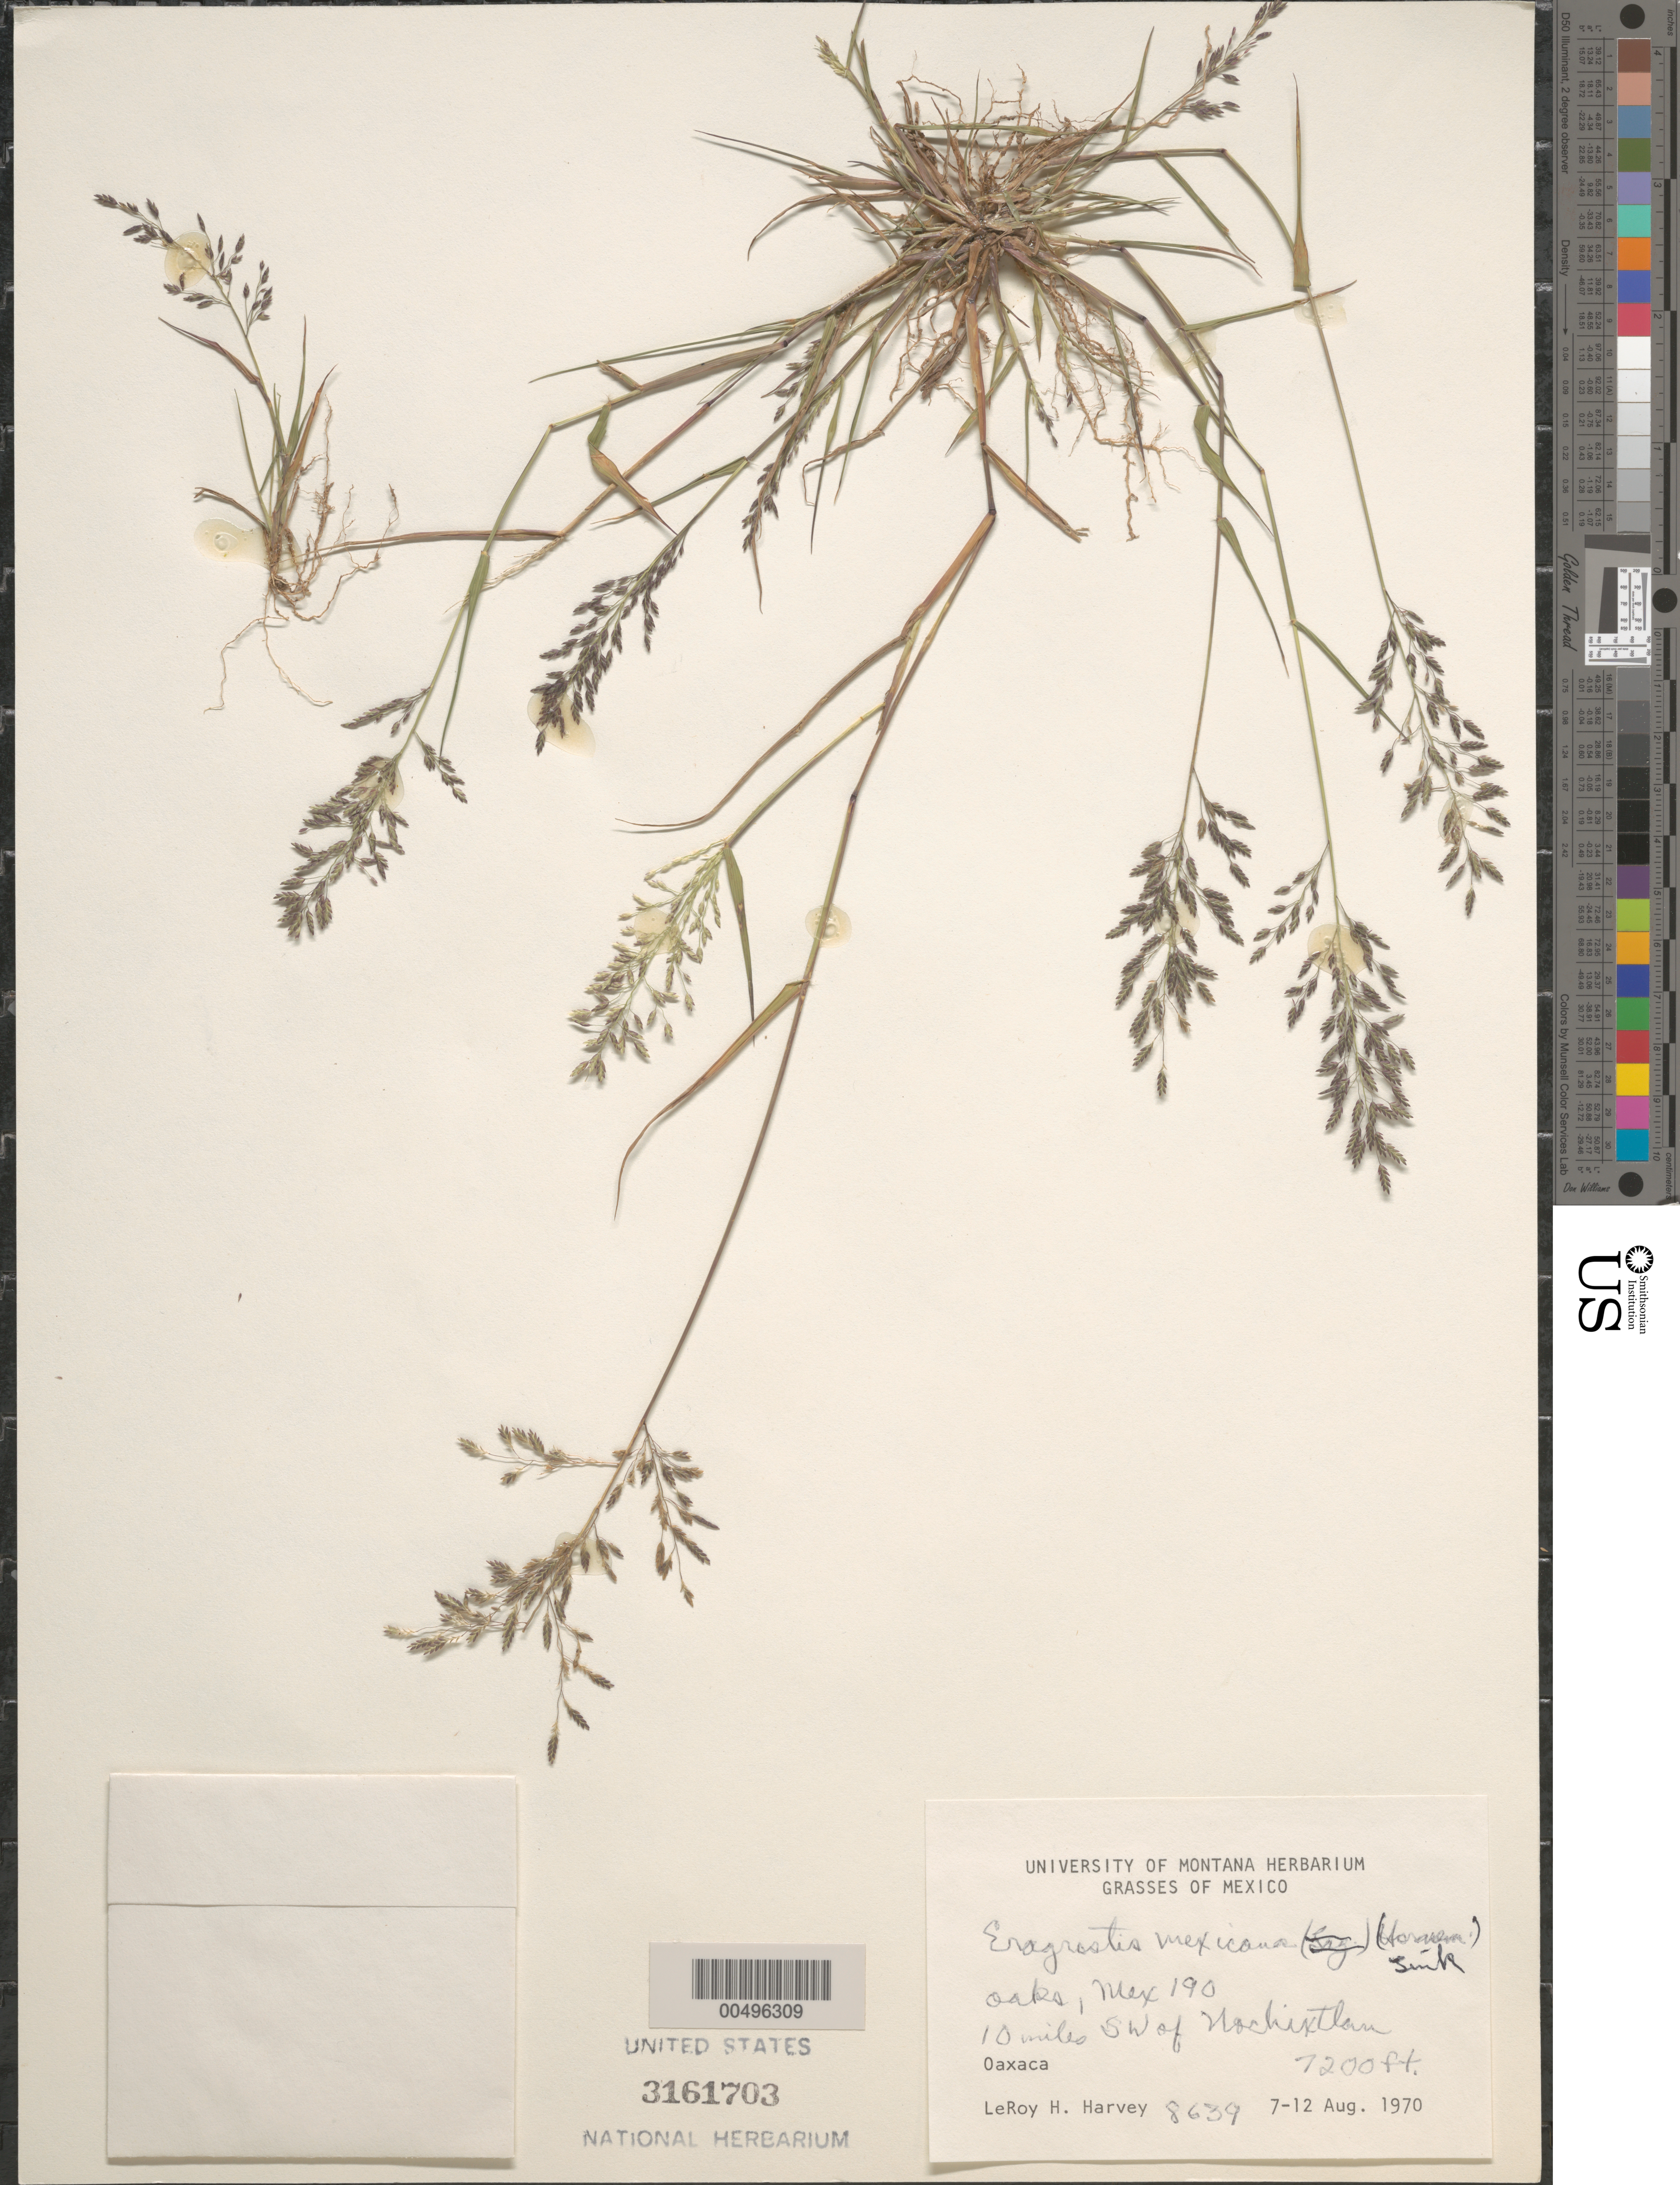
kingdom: Plantae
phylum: Tracheophyta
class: Liliopsida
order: Poales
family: Poaceae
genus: Eragrostis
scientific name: Eragrostis mexicana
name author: (Hornem.) Link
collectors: L. H. Harvey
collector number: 8639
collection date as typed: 7 Aug 1970 to 12 Aug 1970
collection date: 1970-08-07/1970-08-12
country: Mexico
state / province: Oaxaca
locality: Mex 190, 10 mi SW of Nochixtlan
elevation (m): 2195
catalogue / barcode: US 3161703